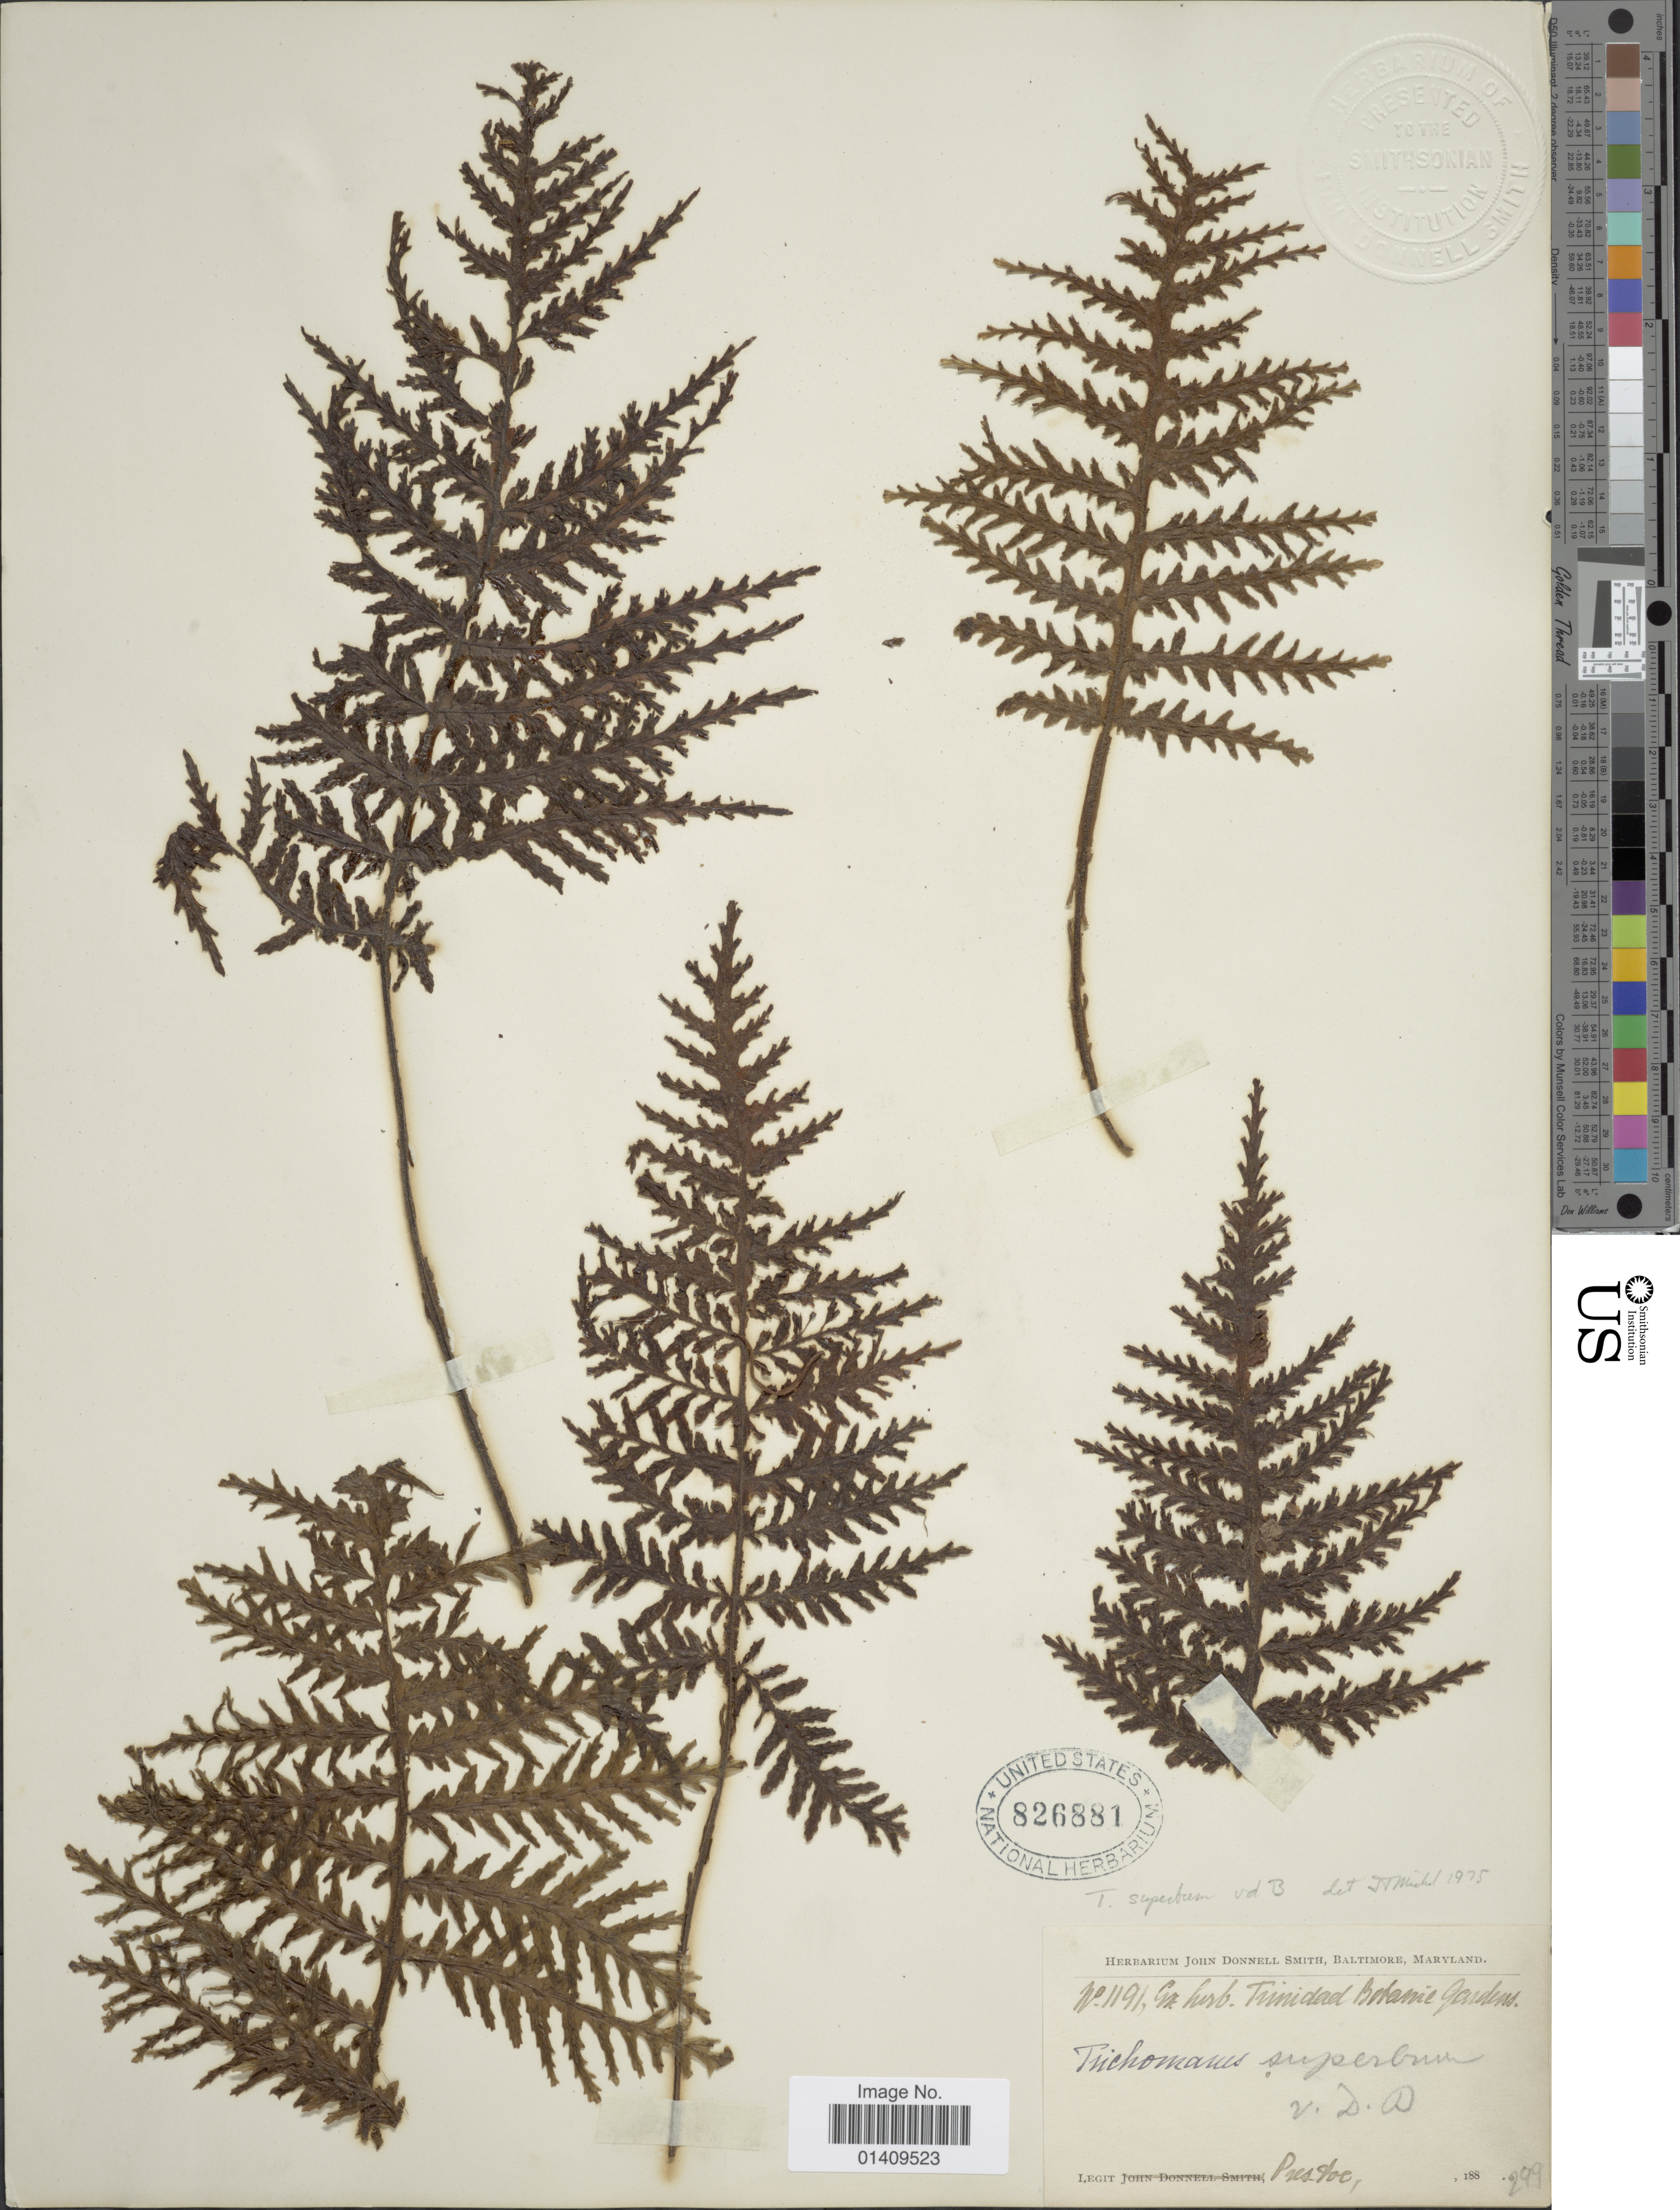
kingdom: Plantae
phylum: Tracheophyta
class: Polypodiopsida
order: Hymenophyllales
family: Hymenophyllaceae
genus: Callistopteris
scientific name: Callistopteris superba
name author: (Backh. ex T. Moore) Ebihara & K. Iwats.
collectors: H. W. Pretz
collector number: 1191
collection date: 1888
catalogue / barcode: US 826881